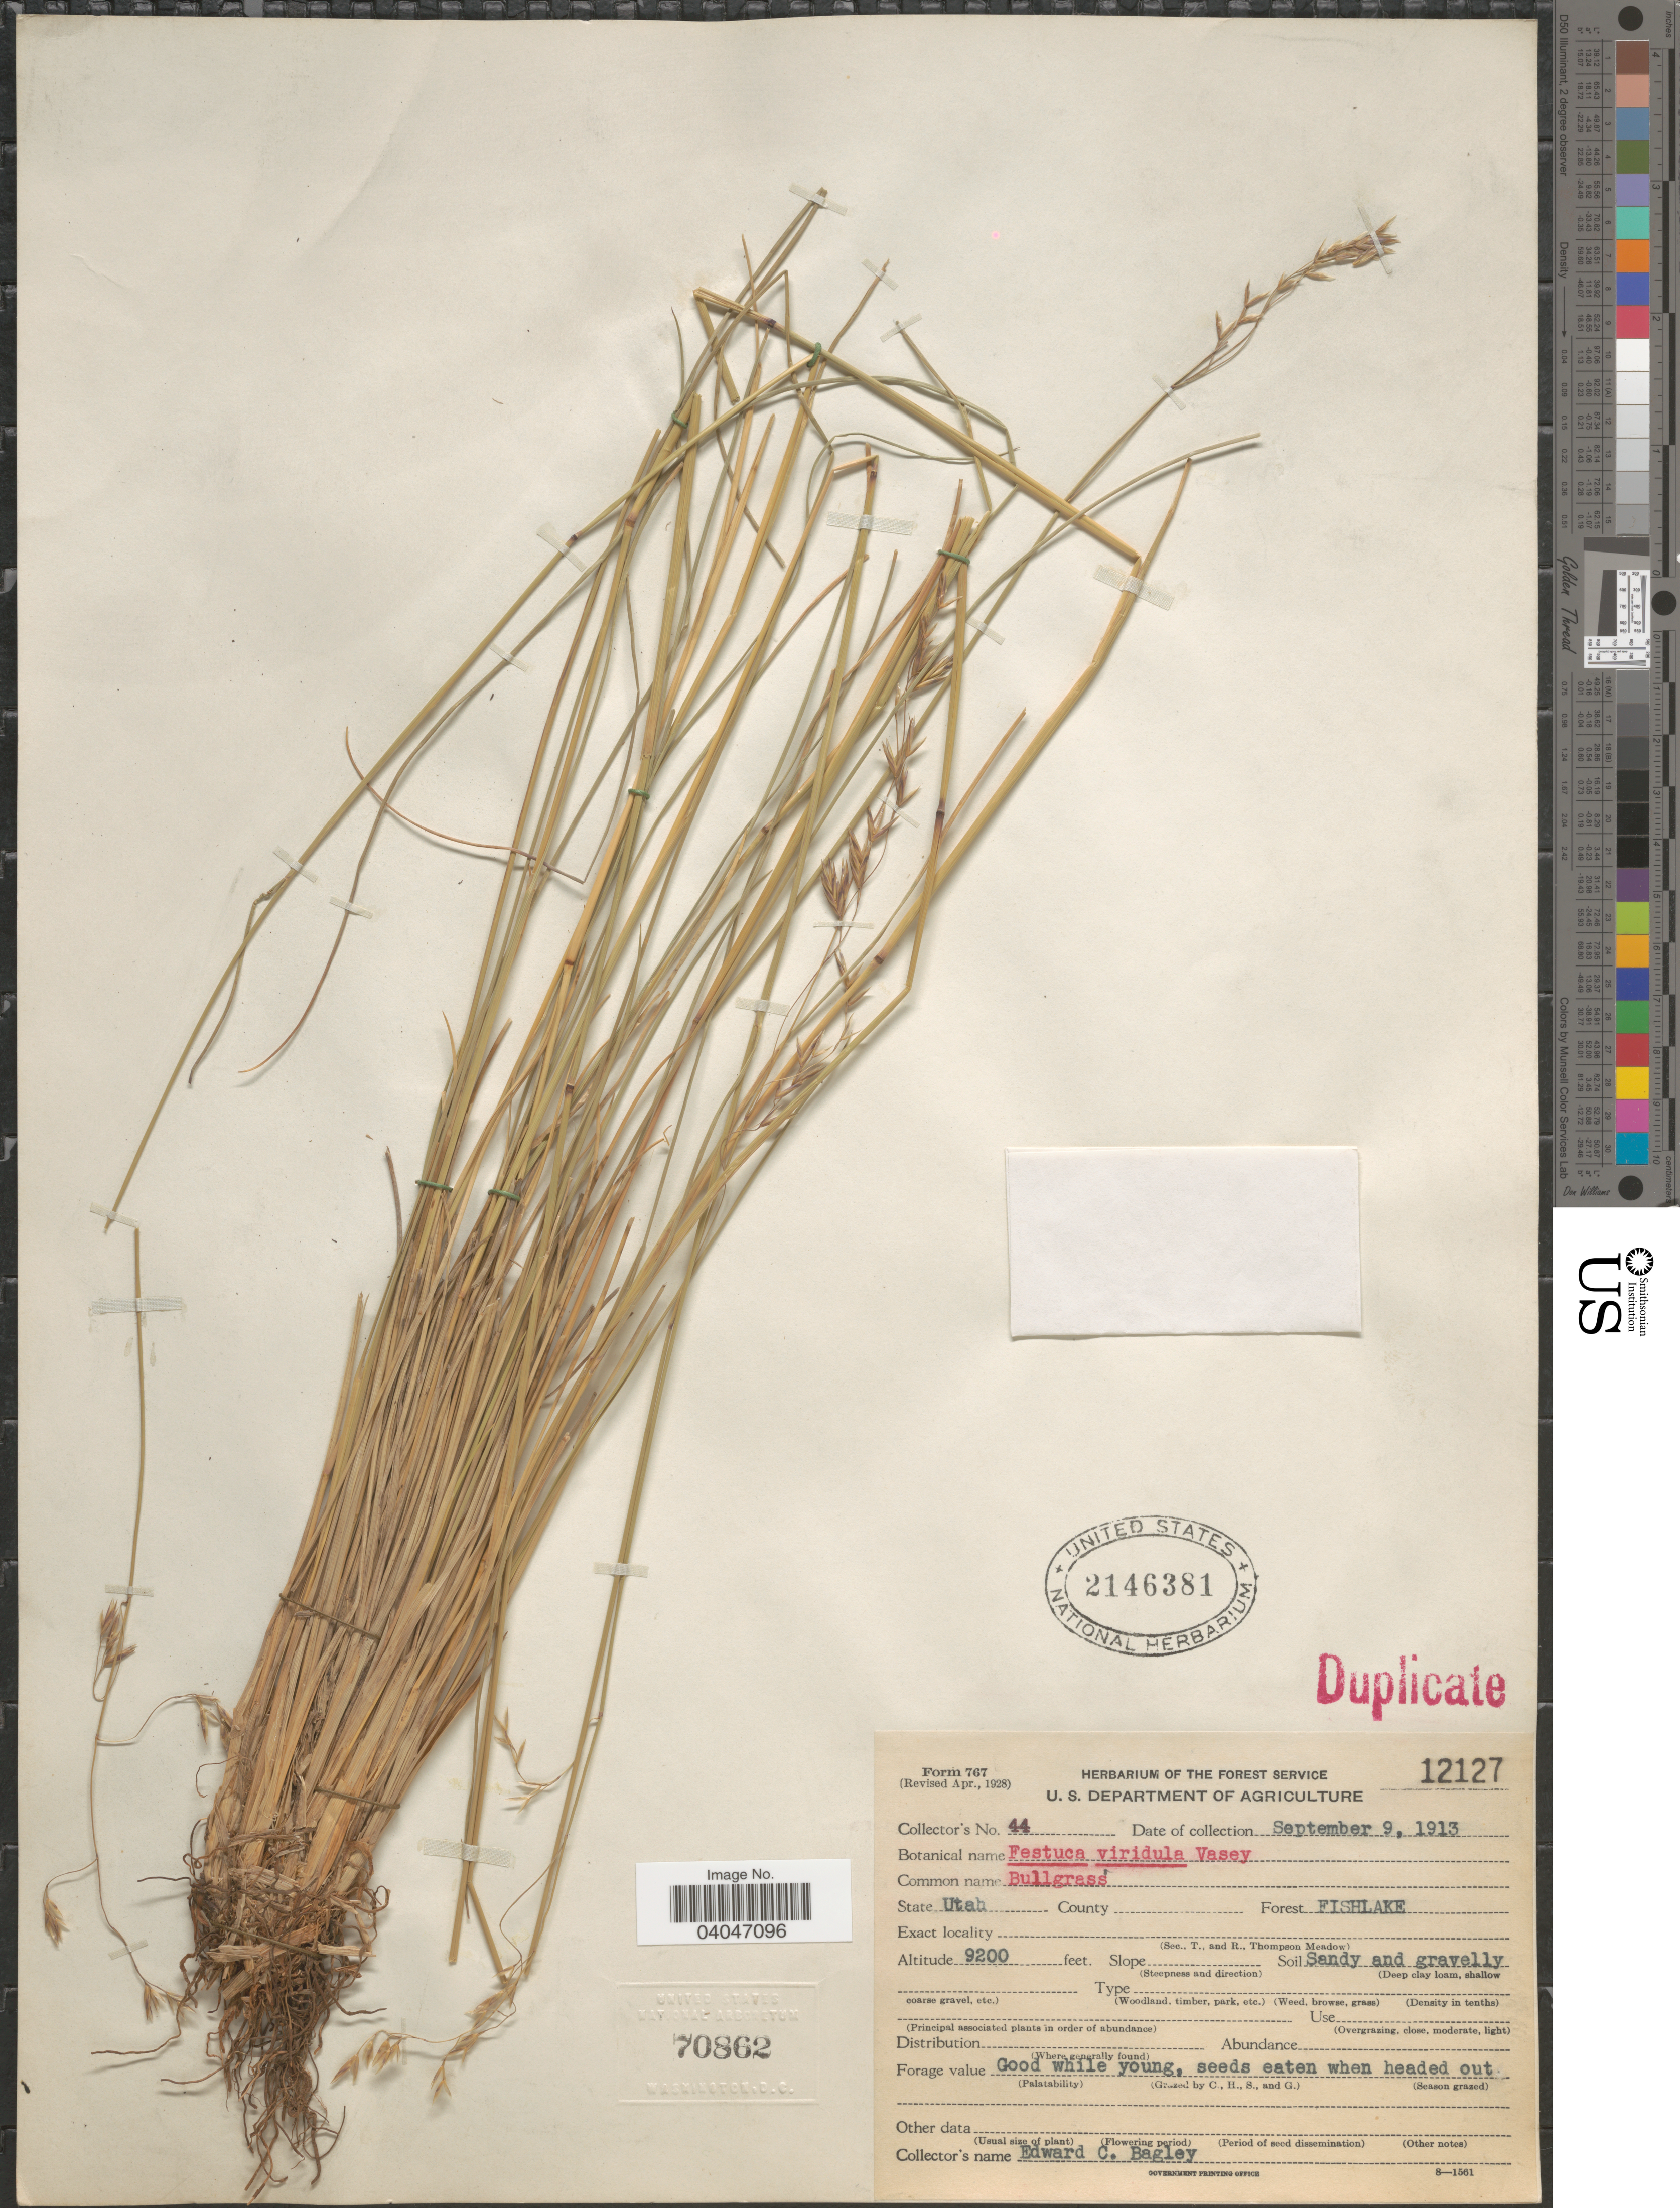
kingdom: Plantae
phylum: Tracheophyta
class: Liliopsida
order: Poales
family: Poaceae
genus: Festuca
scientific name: Festuca viridula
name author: Vasey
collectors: E. Bagley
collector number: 44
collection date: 1913-09-09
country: United States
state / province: Utah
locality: Forest Fishlake.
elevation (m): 2804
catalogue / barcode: US 2146381